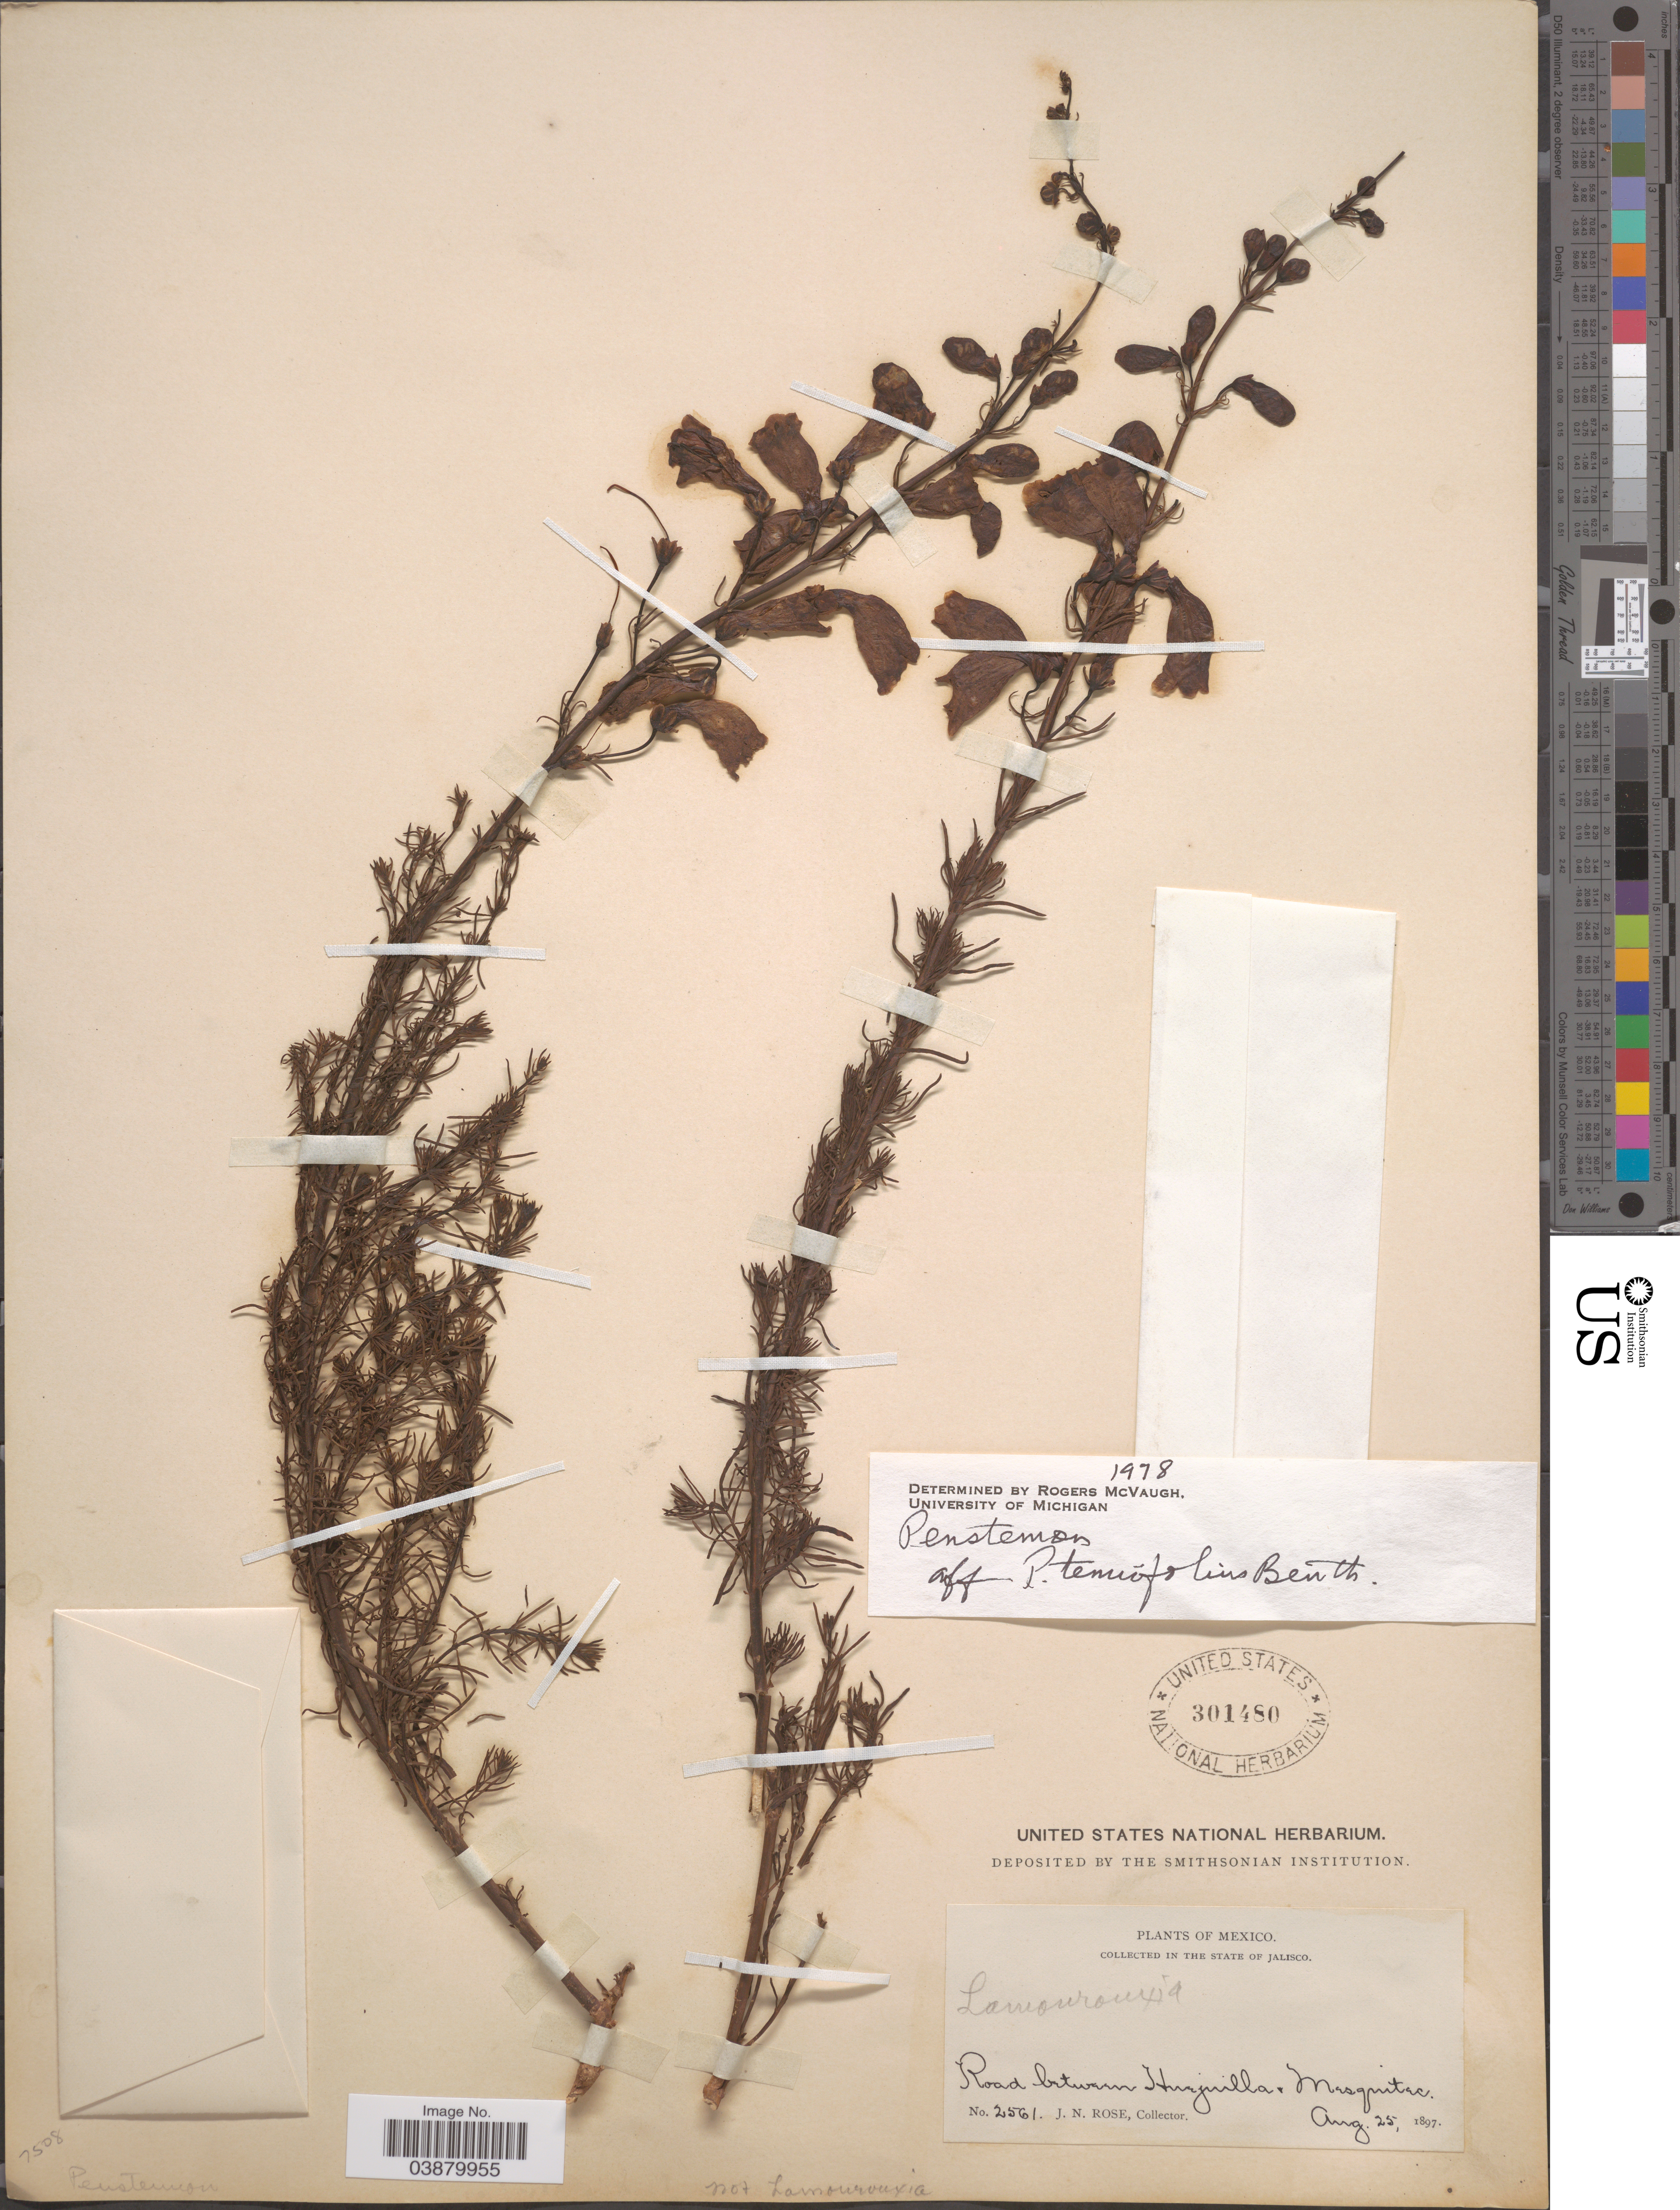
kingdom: Plantae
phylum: Tracheophyta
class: Magnoliopsida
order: Lamiales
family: Plantaginaceae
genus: Penstemon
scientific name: Penstemon tenuifolius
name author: Benth.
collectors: J. N. Rose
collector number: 2561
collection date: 1897-08-25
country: Mexico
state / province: Jalisco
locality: Road between Huejuilla & Mesquitec.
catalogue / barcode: US 301480